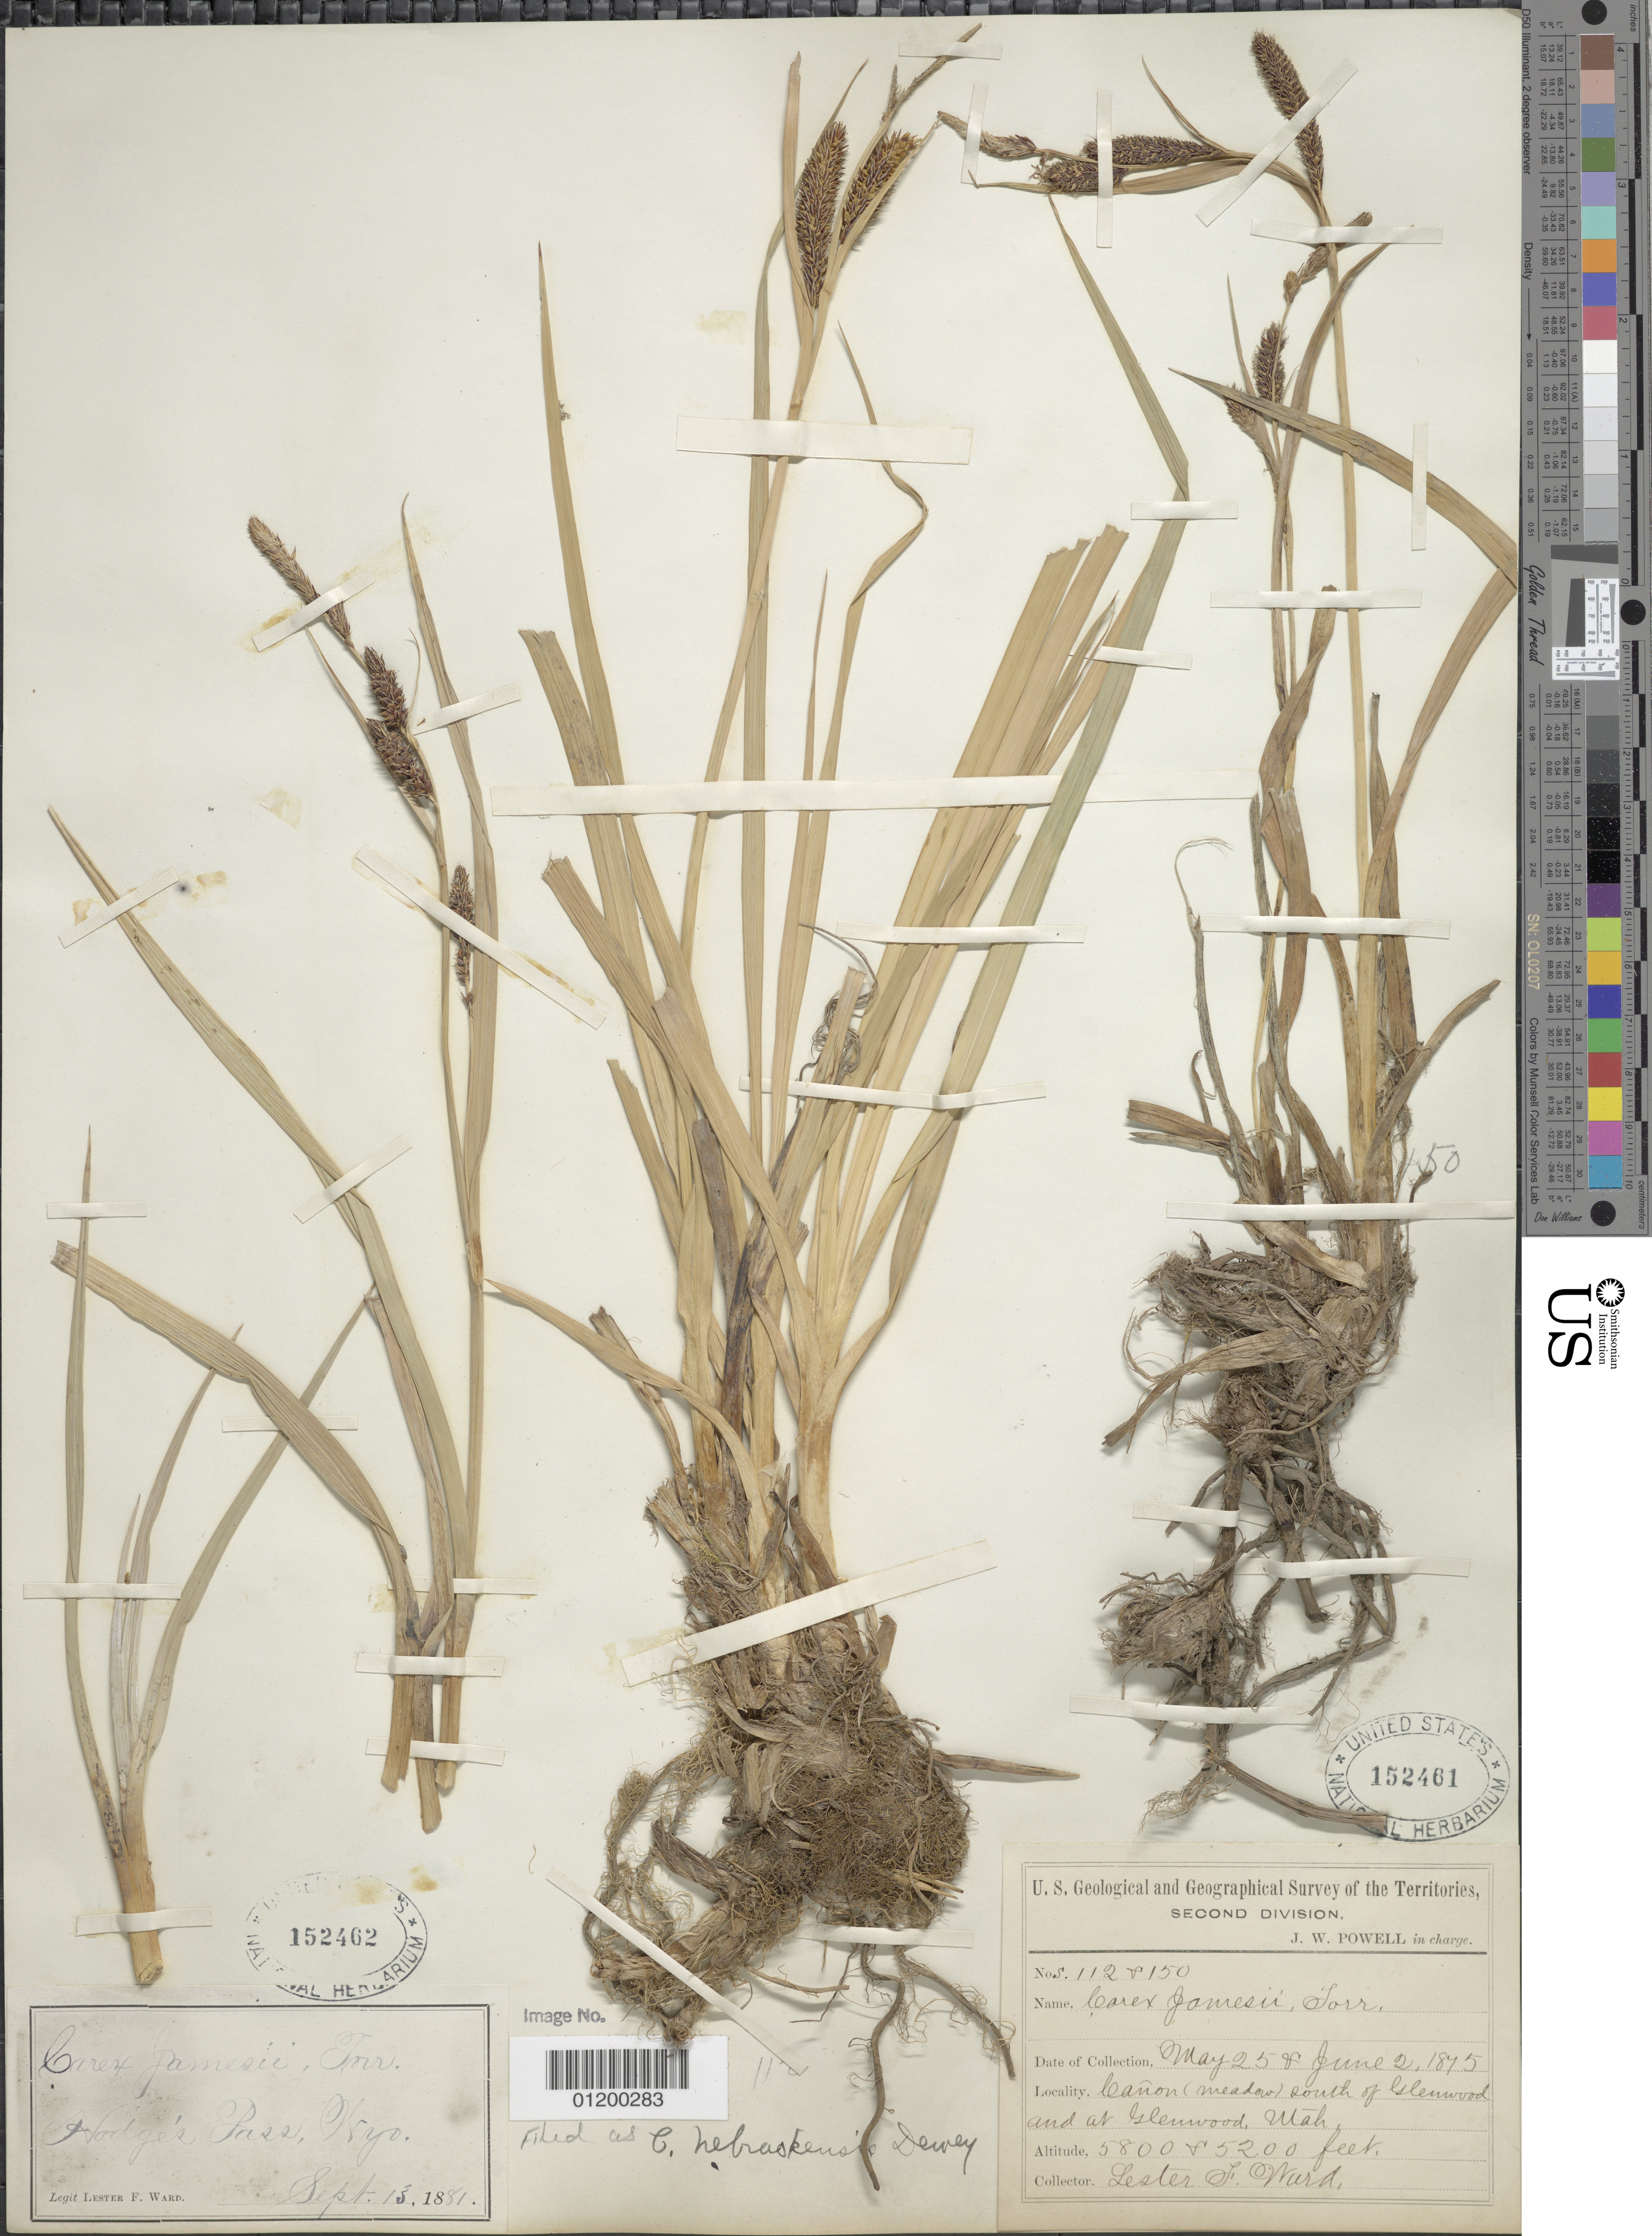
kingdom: Plantae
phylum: Tracheophyta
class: Liliopsida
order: Poales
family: Cyperaceae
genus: Carex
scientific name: Carex nebrascensis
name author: Dewey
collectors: L. F. Ward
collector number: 112 & 150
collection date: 1875-05-25/1875-06-02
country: United States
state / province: Utah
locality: Canyon ( meadow ) south of Glenwood.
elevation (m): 1585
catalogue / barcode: US 152461